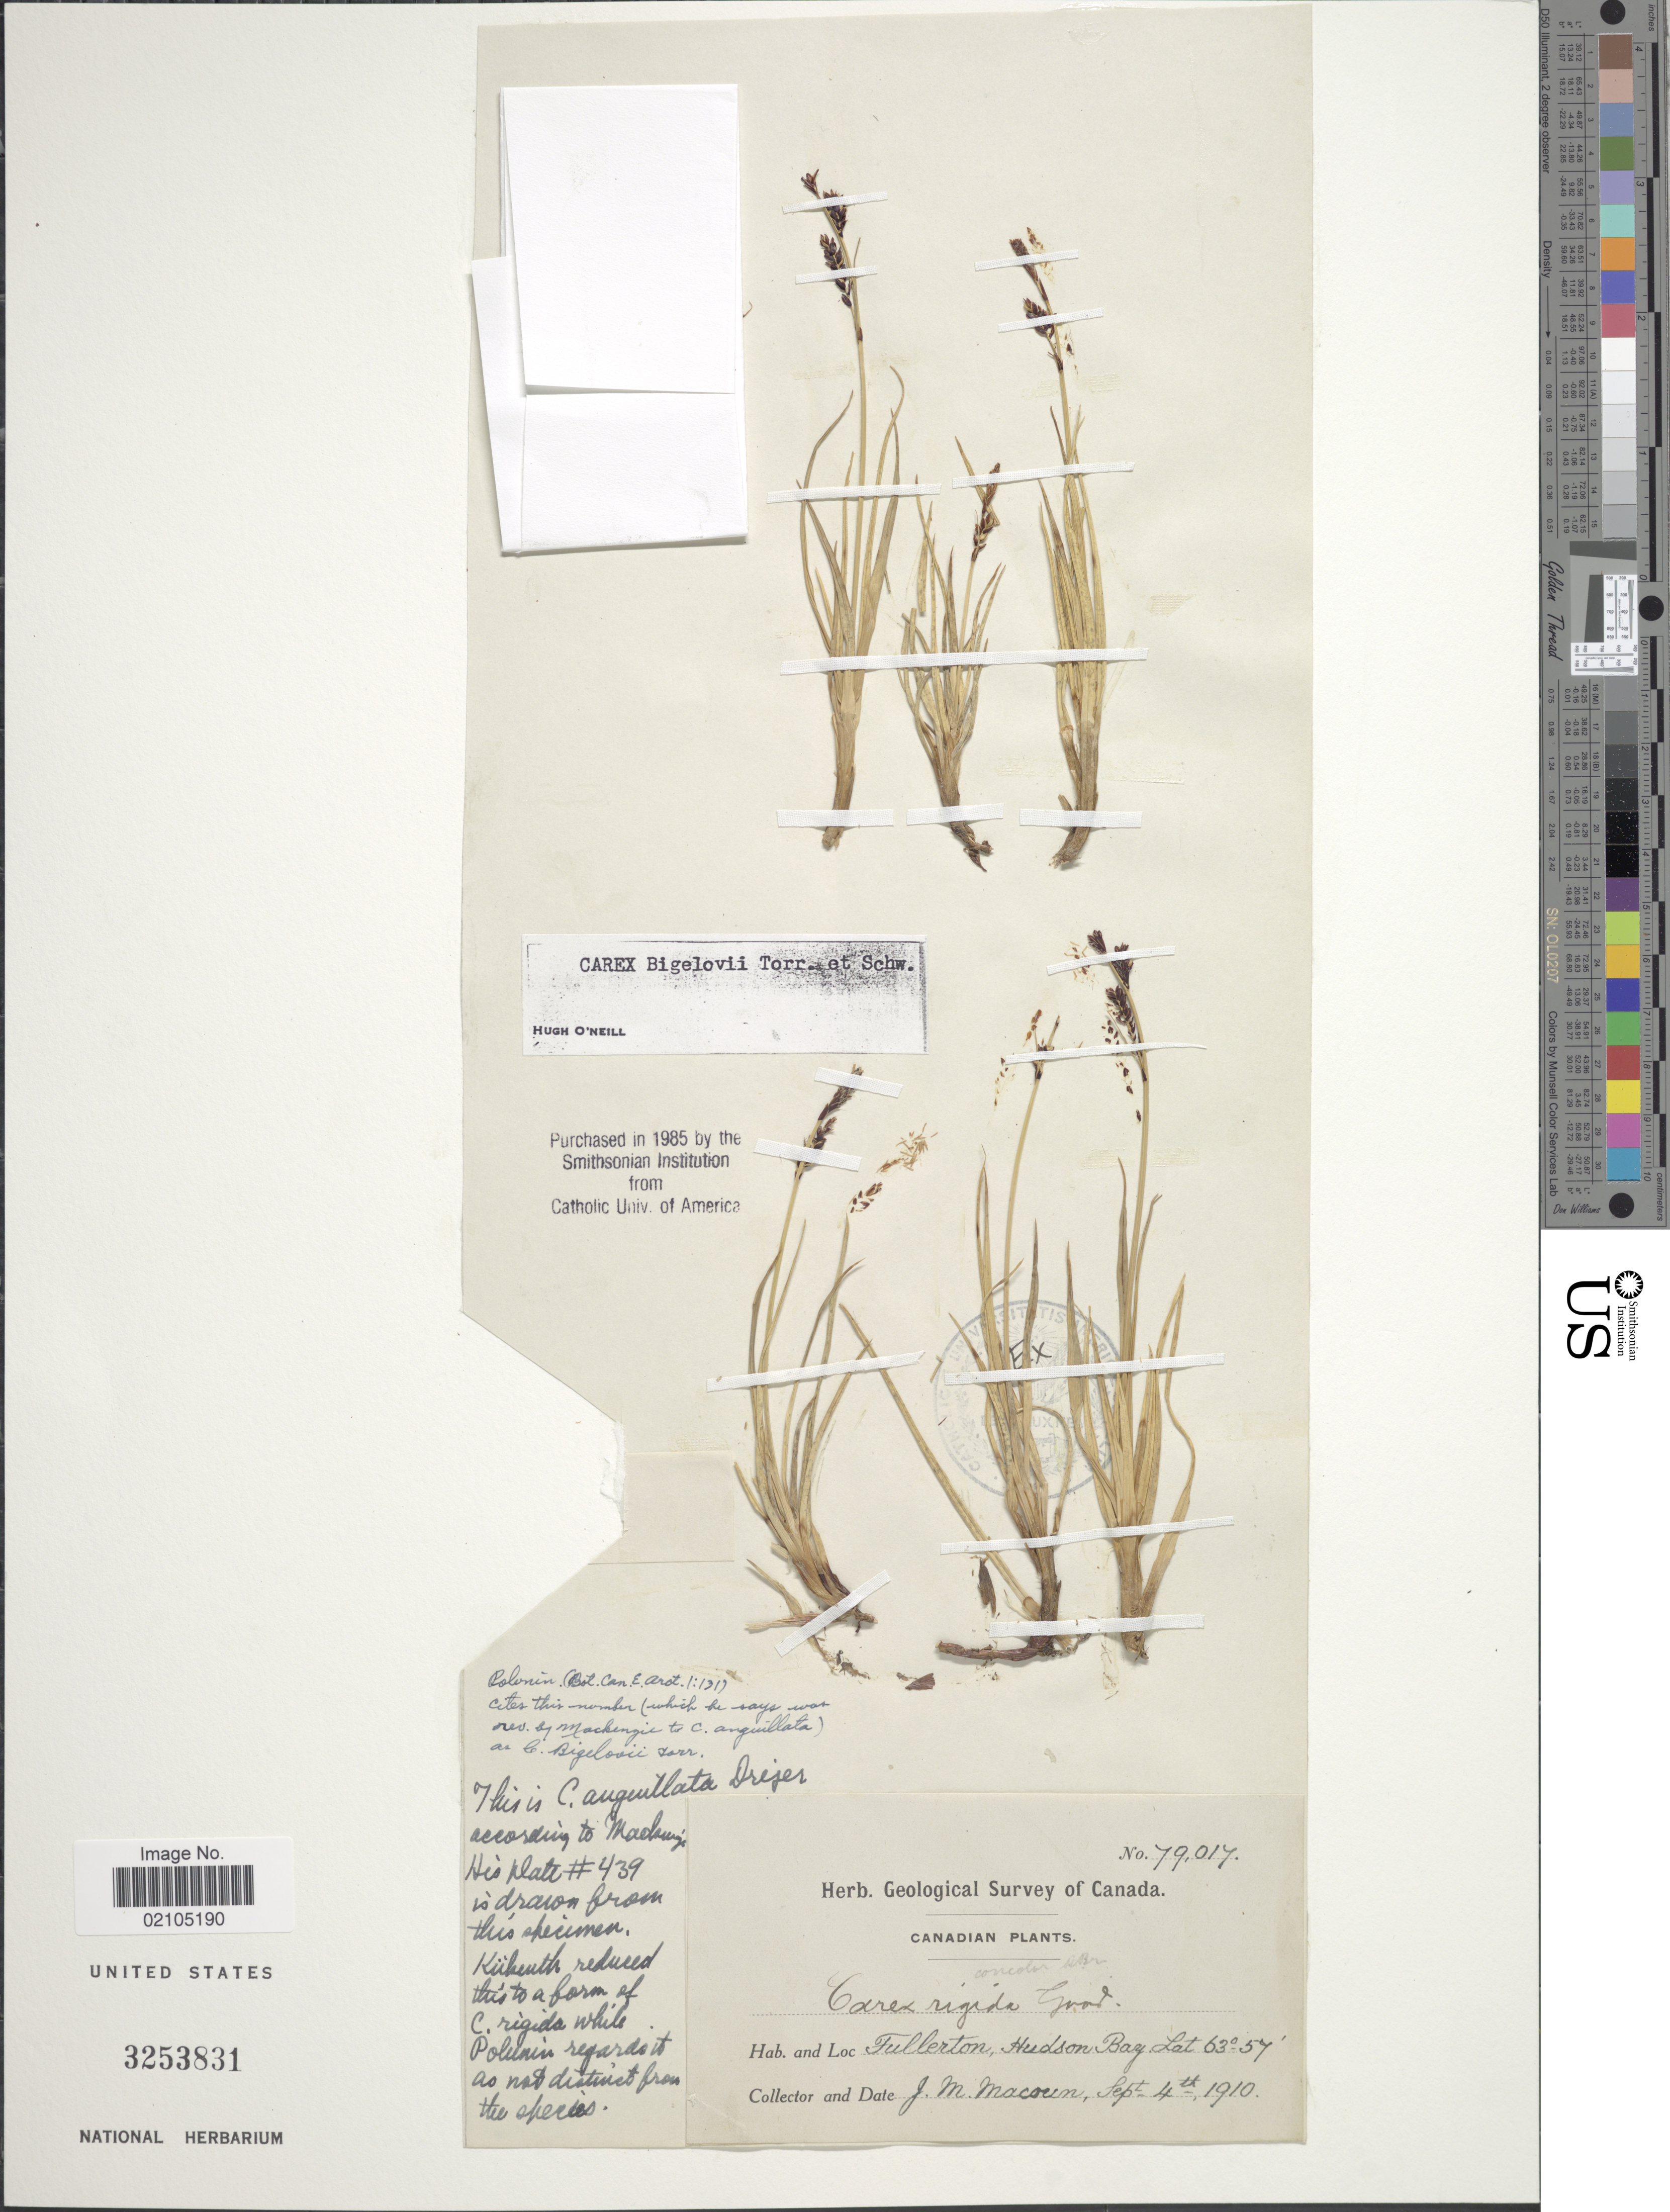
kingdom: Plantae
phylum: Tracheophyta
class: Liliopsida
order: Poales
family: Cyperaceae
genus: Carex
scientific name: Carex bigelowii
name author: Torr. ex Schwein.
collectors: J. M. Macoun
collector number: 79017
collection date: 1910-09-04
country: Canada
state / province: Nunavut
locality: Fullerton, Hudson Bay.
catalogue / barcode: US 3253831